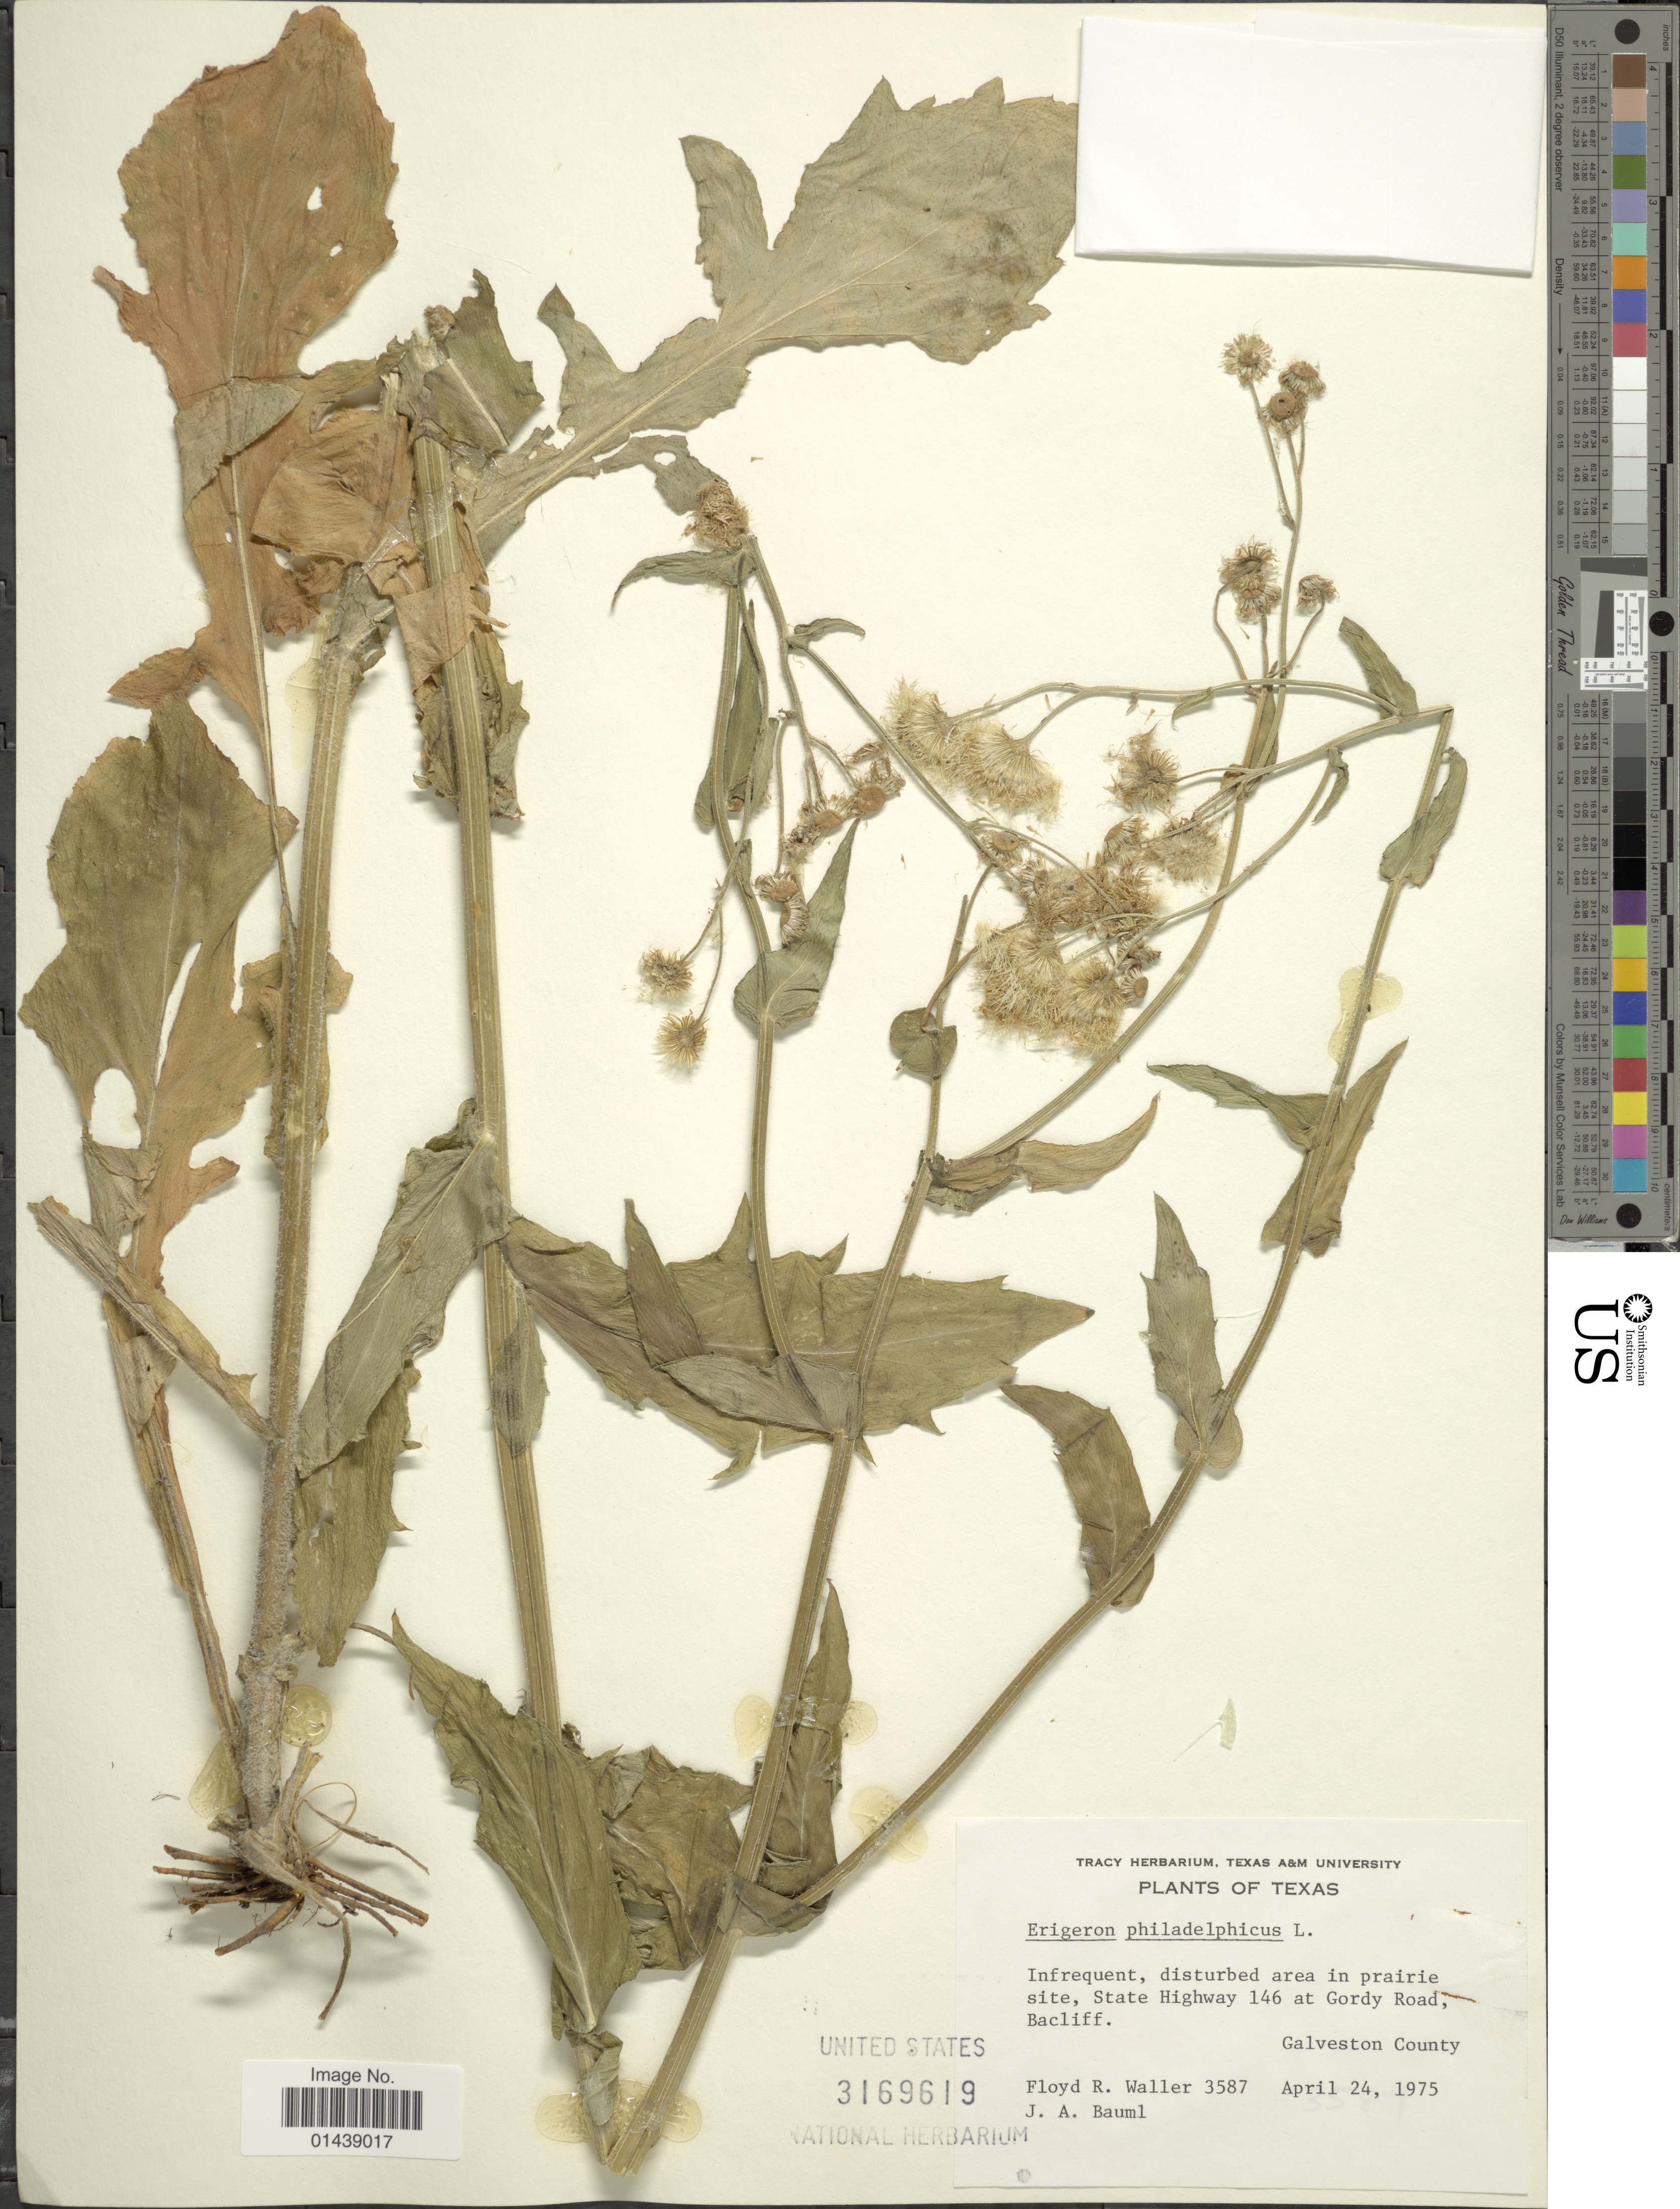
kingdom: Plantae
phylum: Tracheophyta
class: Magnoliopsida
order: Asterales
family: Asteraceae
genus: Erigeron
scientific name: Erigeron philadelphicus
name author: L.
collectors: F. R. Waller & J. Bauml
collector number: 3587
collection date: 1975-04-24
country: United States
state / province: Texas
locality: State Highway 146 at Gordy Road, Bacliff. Galveston County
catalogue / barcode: US 3169619